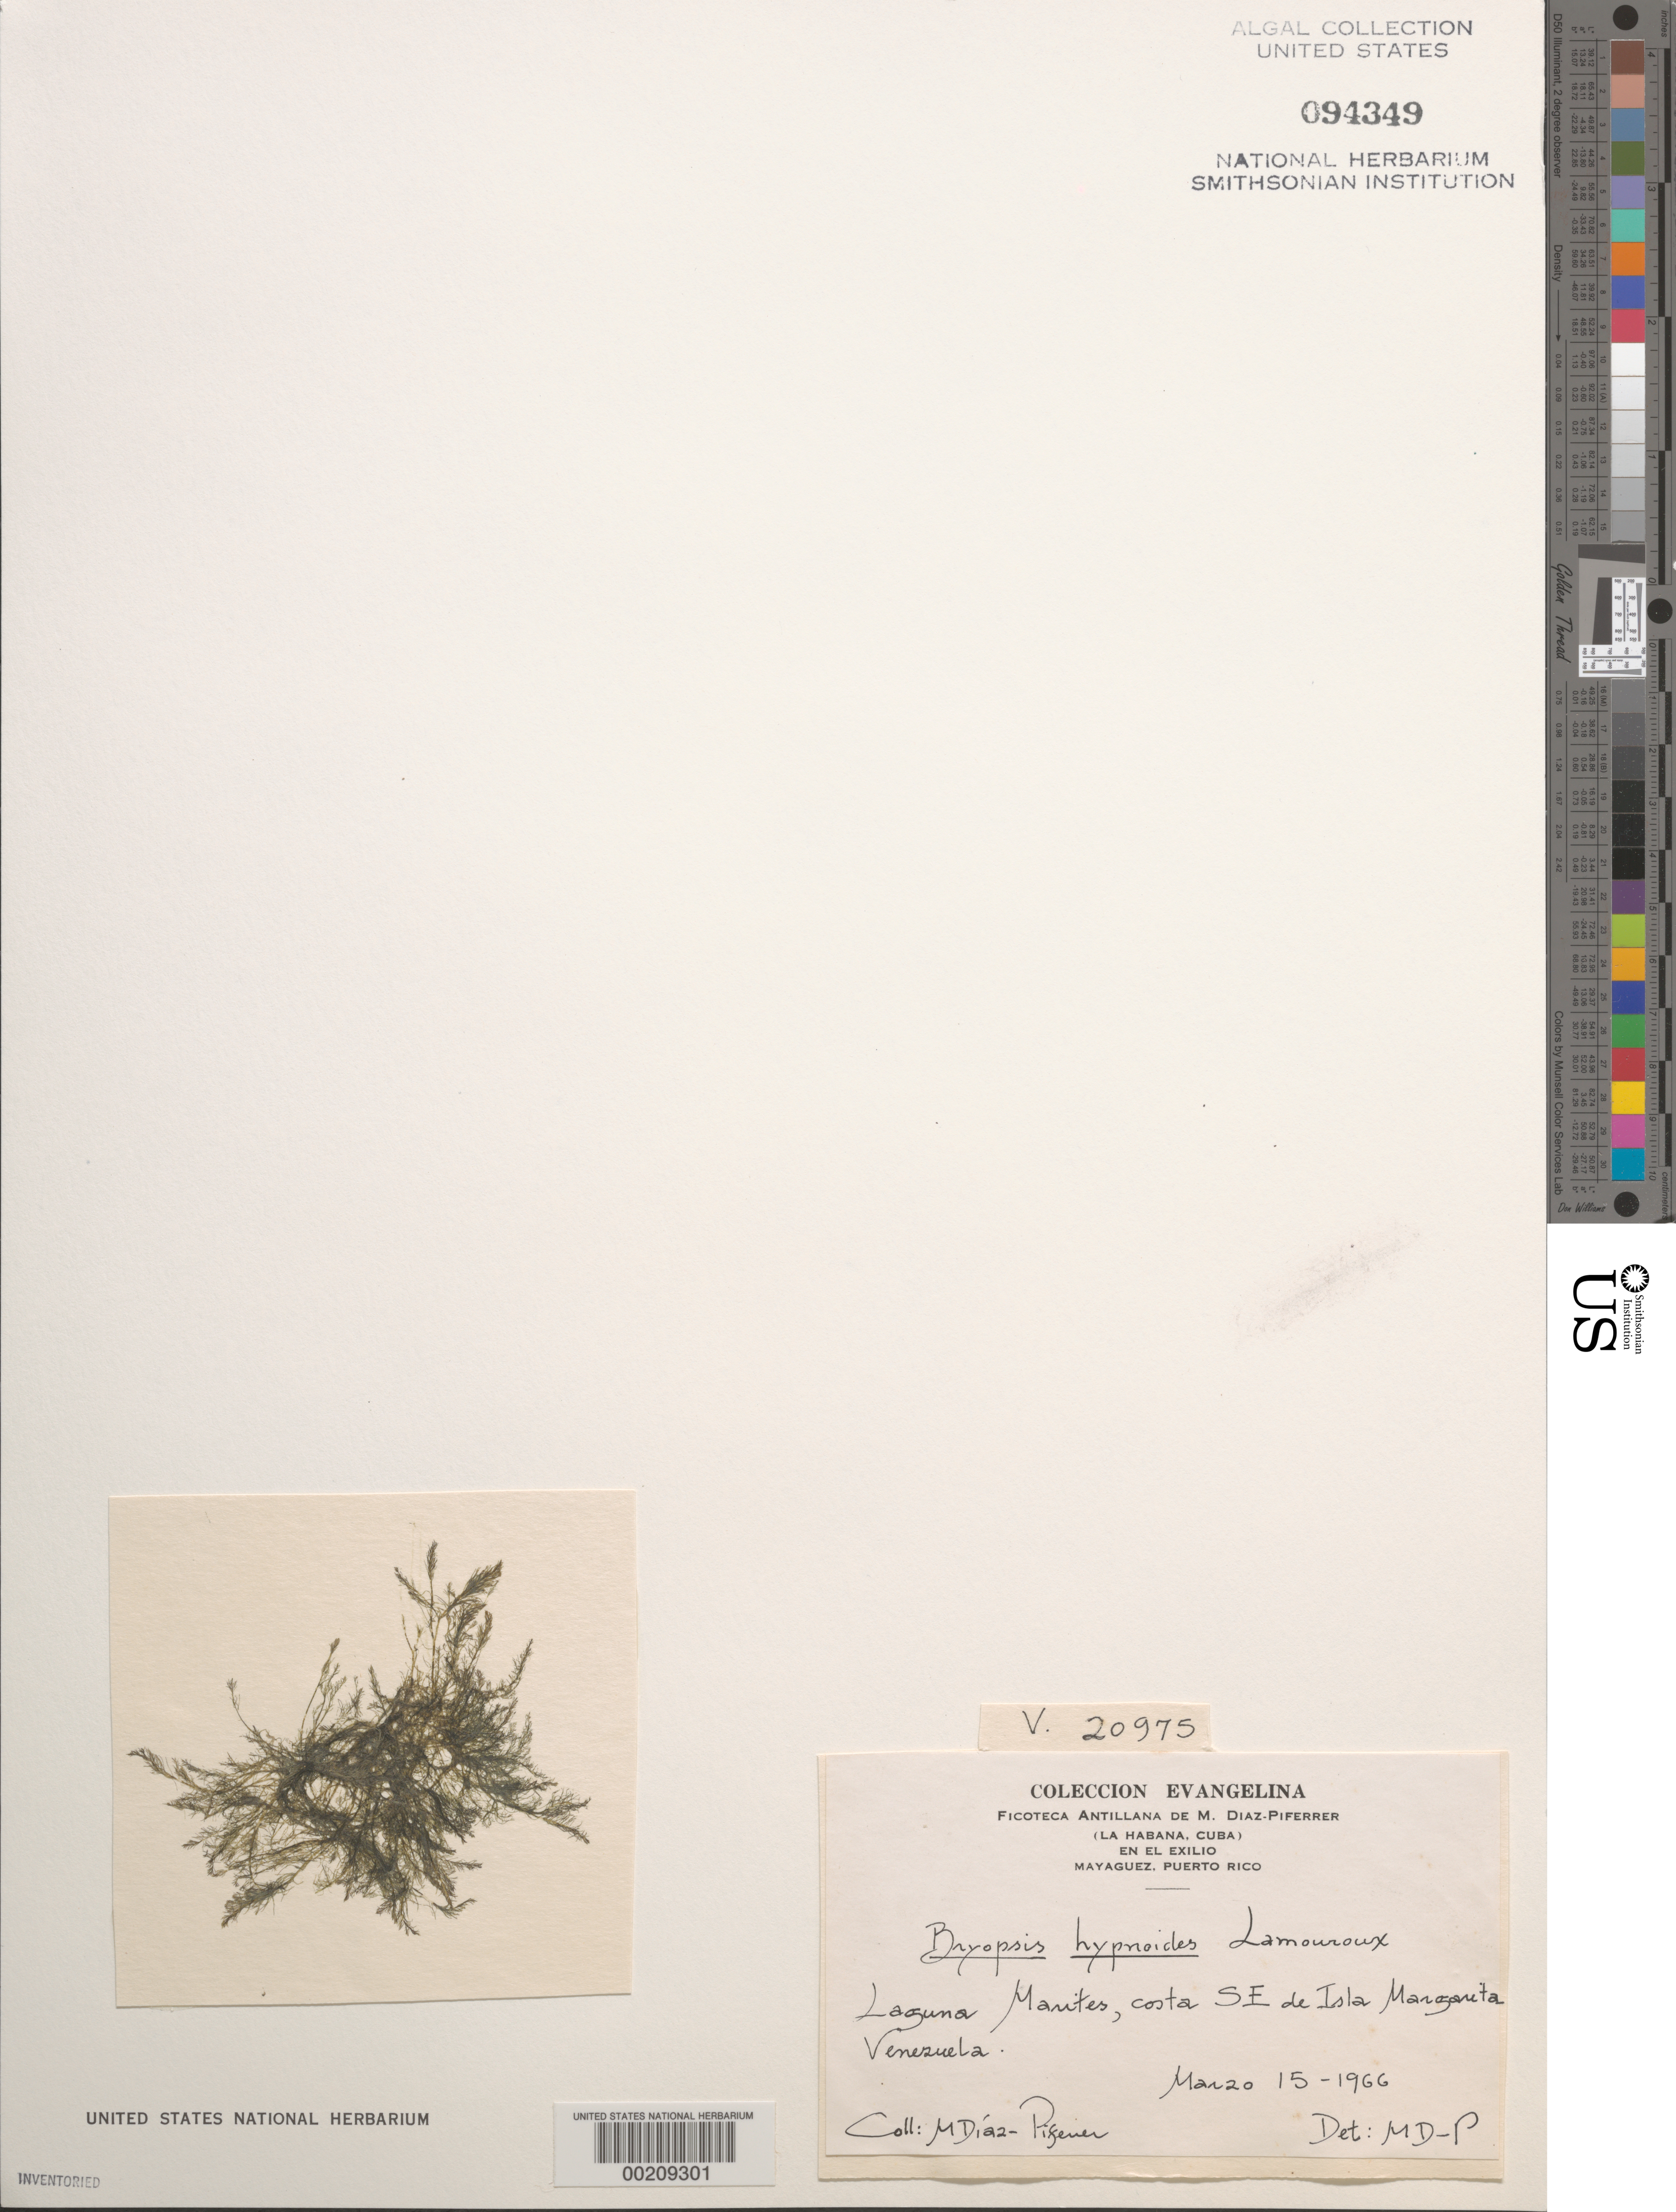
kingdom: Plantae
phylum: Chlorophyta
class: Ulvophyceae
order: Bryopsidales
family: Bryopsidaceae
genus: Bryopsis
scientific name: Bryopsis hypnoides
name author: J.V.Lamouroux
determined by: Diaz-Piferrer, M.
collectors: M. Diaz-Piferrer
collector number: V 20975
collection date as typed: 15 Mar 1966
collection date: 1966-03-15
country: Venezuela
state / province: Nueva Esparta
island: Margarita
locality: Isla margarita, laguna marites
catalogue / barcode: US 94349